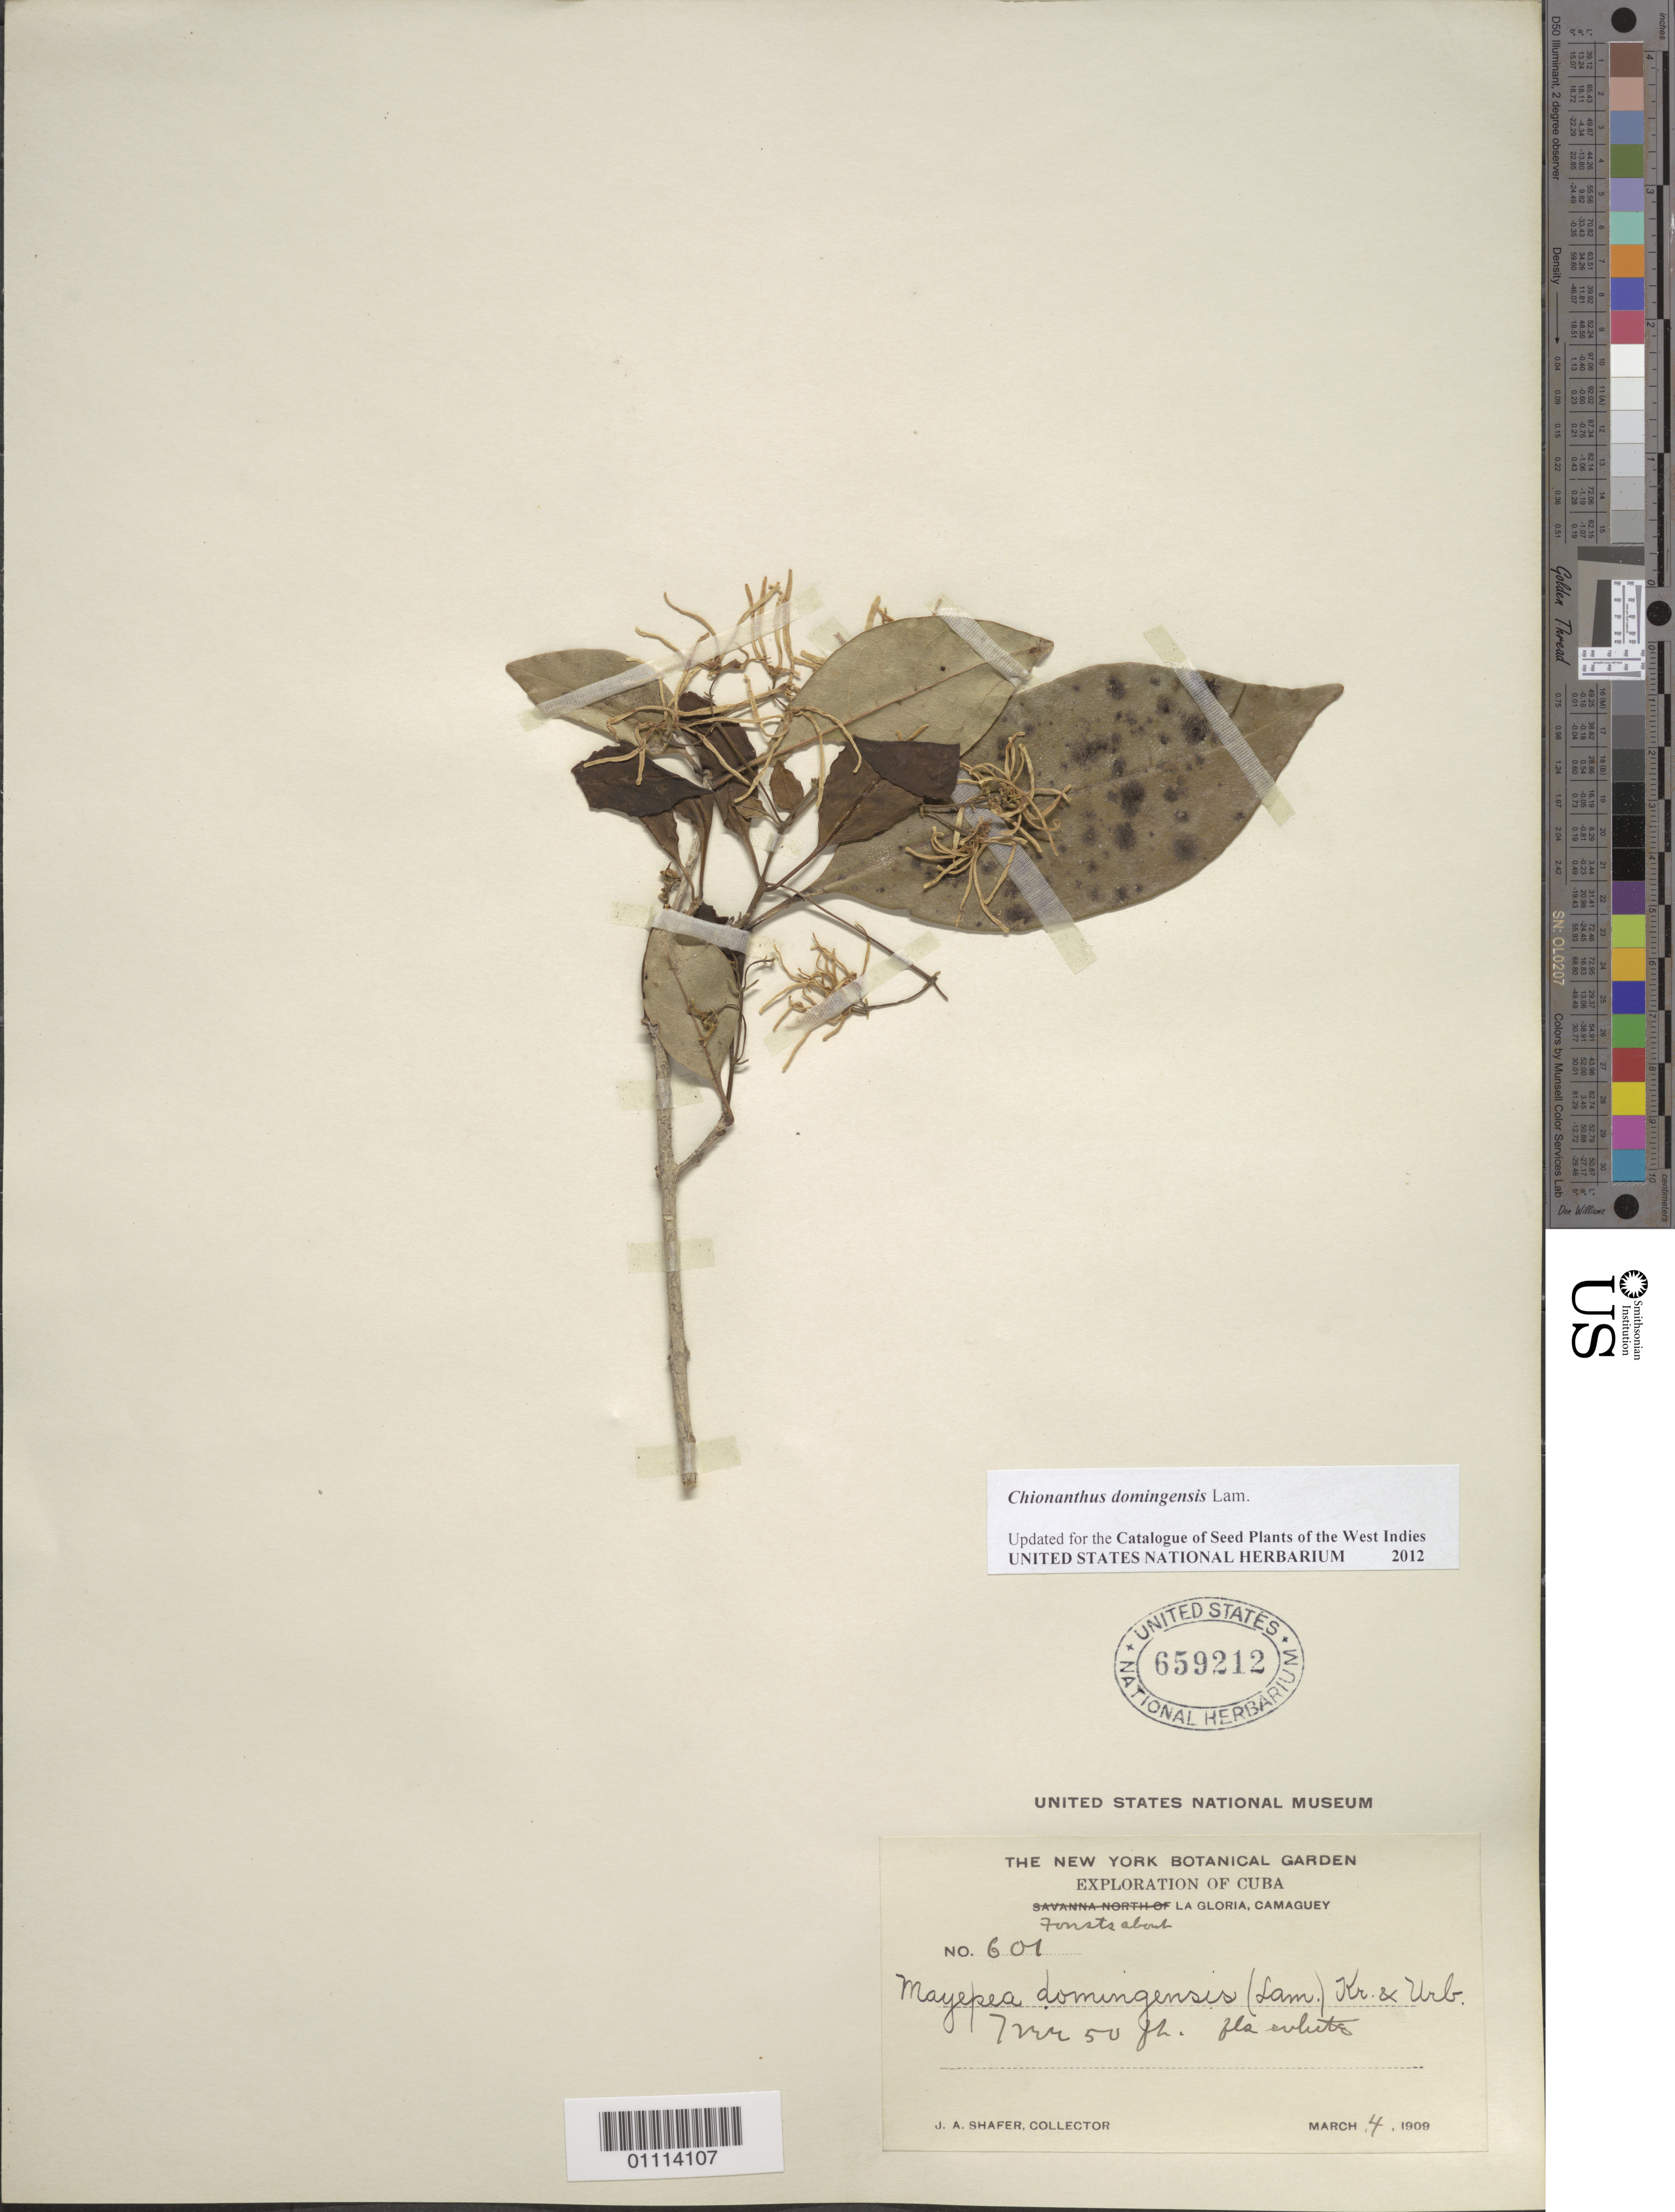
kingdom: Plantae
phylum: Tracheophyta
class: Magnoliopsida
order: Lamiales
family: Oleaceae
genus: Linociera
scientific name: Linociera domingensis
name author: (Lam.) Knobl.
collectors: J. A. Shafer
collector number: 607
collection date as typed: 04 Mar 1909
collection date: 1909-03-04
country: Cuba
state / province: Camagüey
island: Cuba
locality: Forests above La Gloria, Camaguey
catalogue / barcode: US 659212